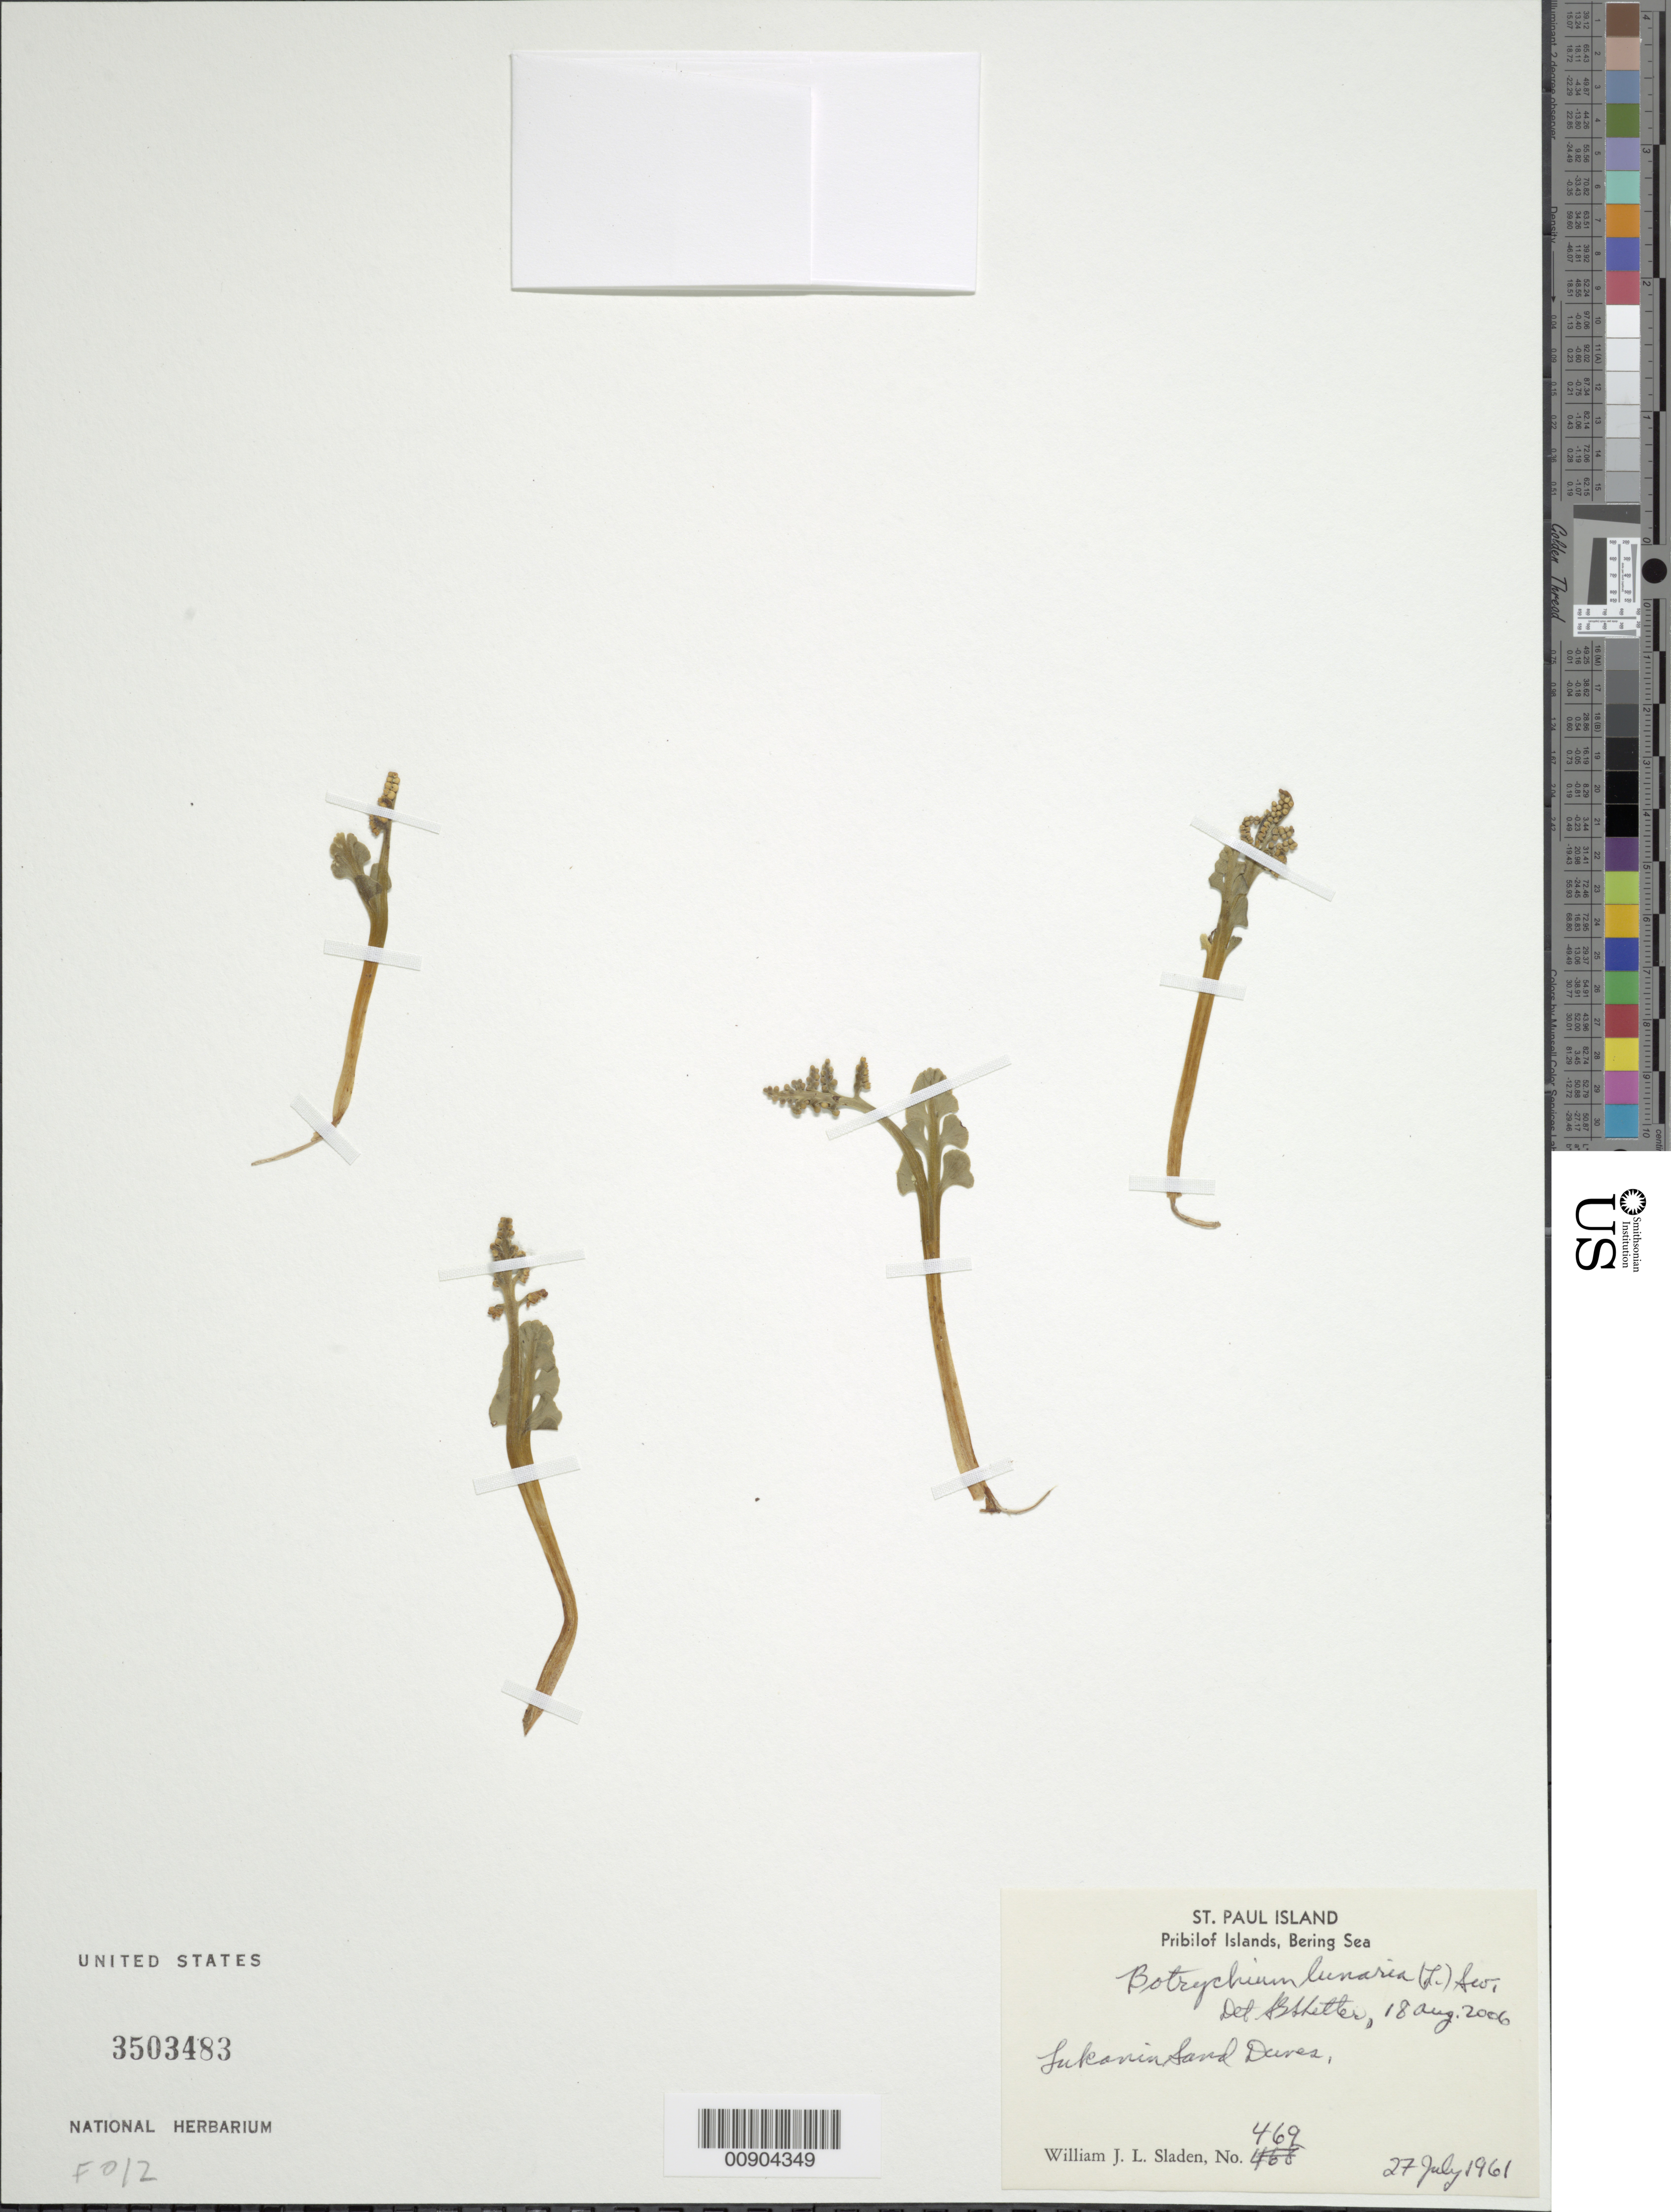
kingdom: Plantae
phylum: Tracheophyta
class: Polypodiopsida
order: Ophioglossales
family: Ophioglossaceae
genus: Botrychium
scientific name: Botrychium lunaria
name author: (L.) Sw.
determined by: Shetler, Stanwyn G., (US), NMNH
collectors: W. Sladen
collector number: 469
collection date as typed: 27 Jul 1961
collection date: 1961-07-27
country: United States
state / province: Alaska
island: St. Paul Island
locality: Lukanin Sand Dunes., Bering Sea, Pribilof Islands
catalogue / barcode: US 3503483